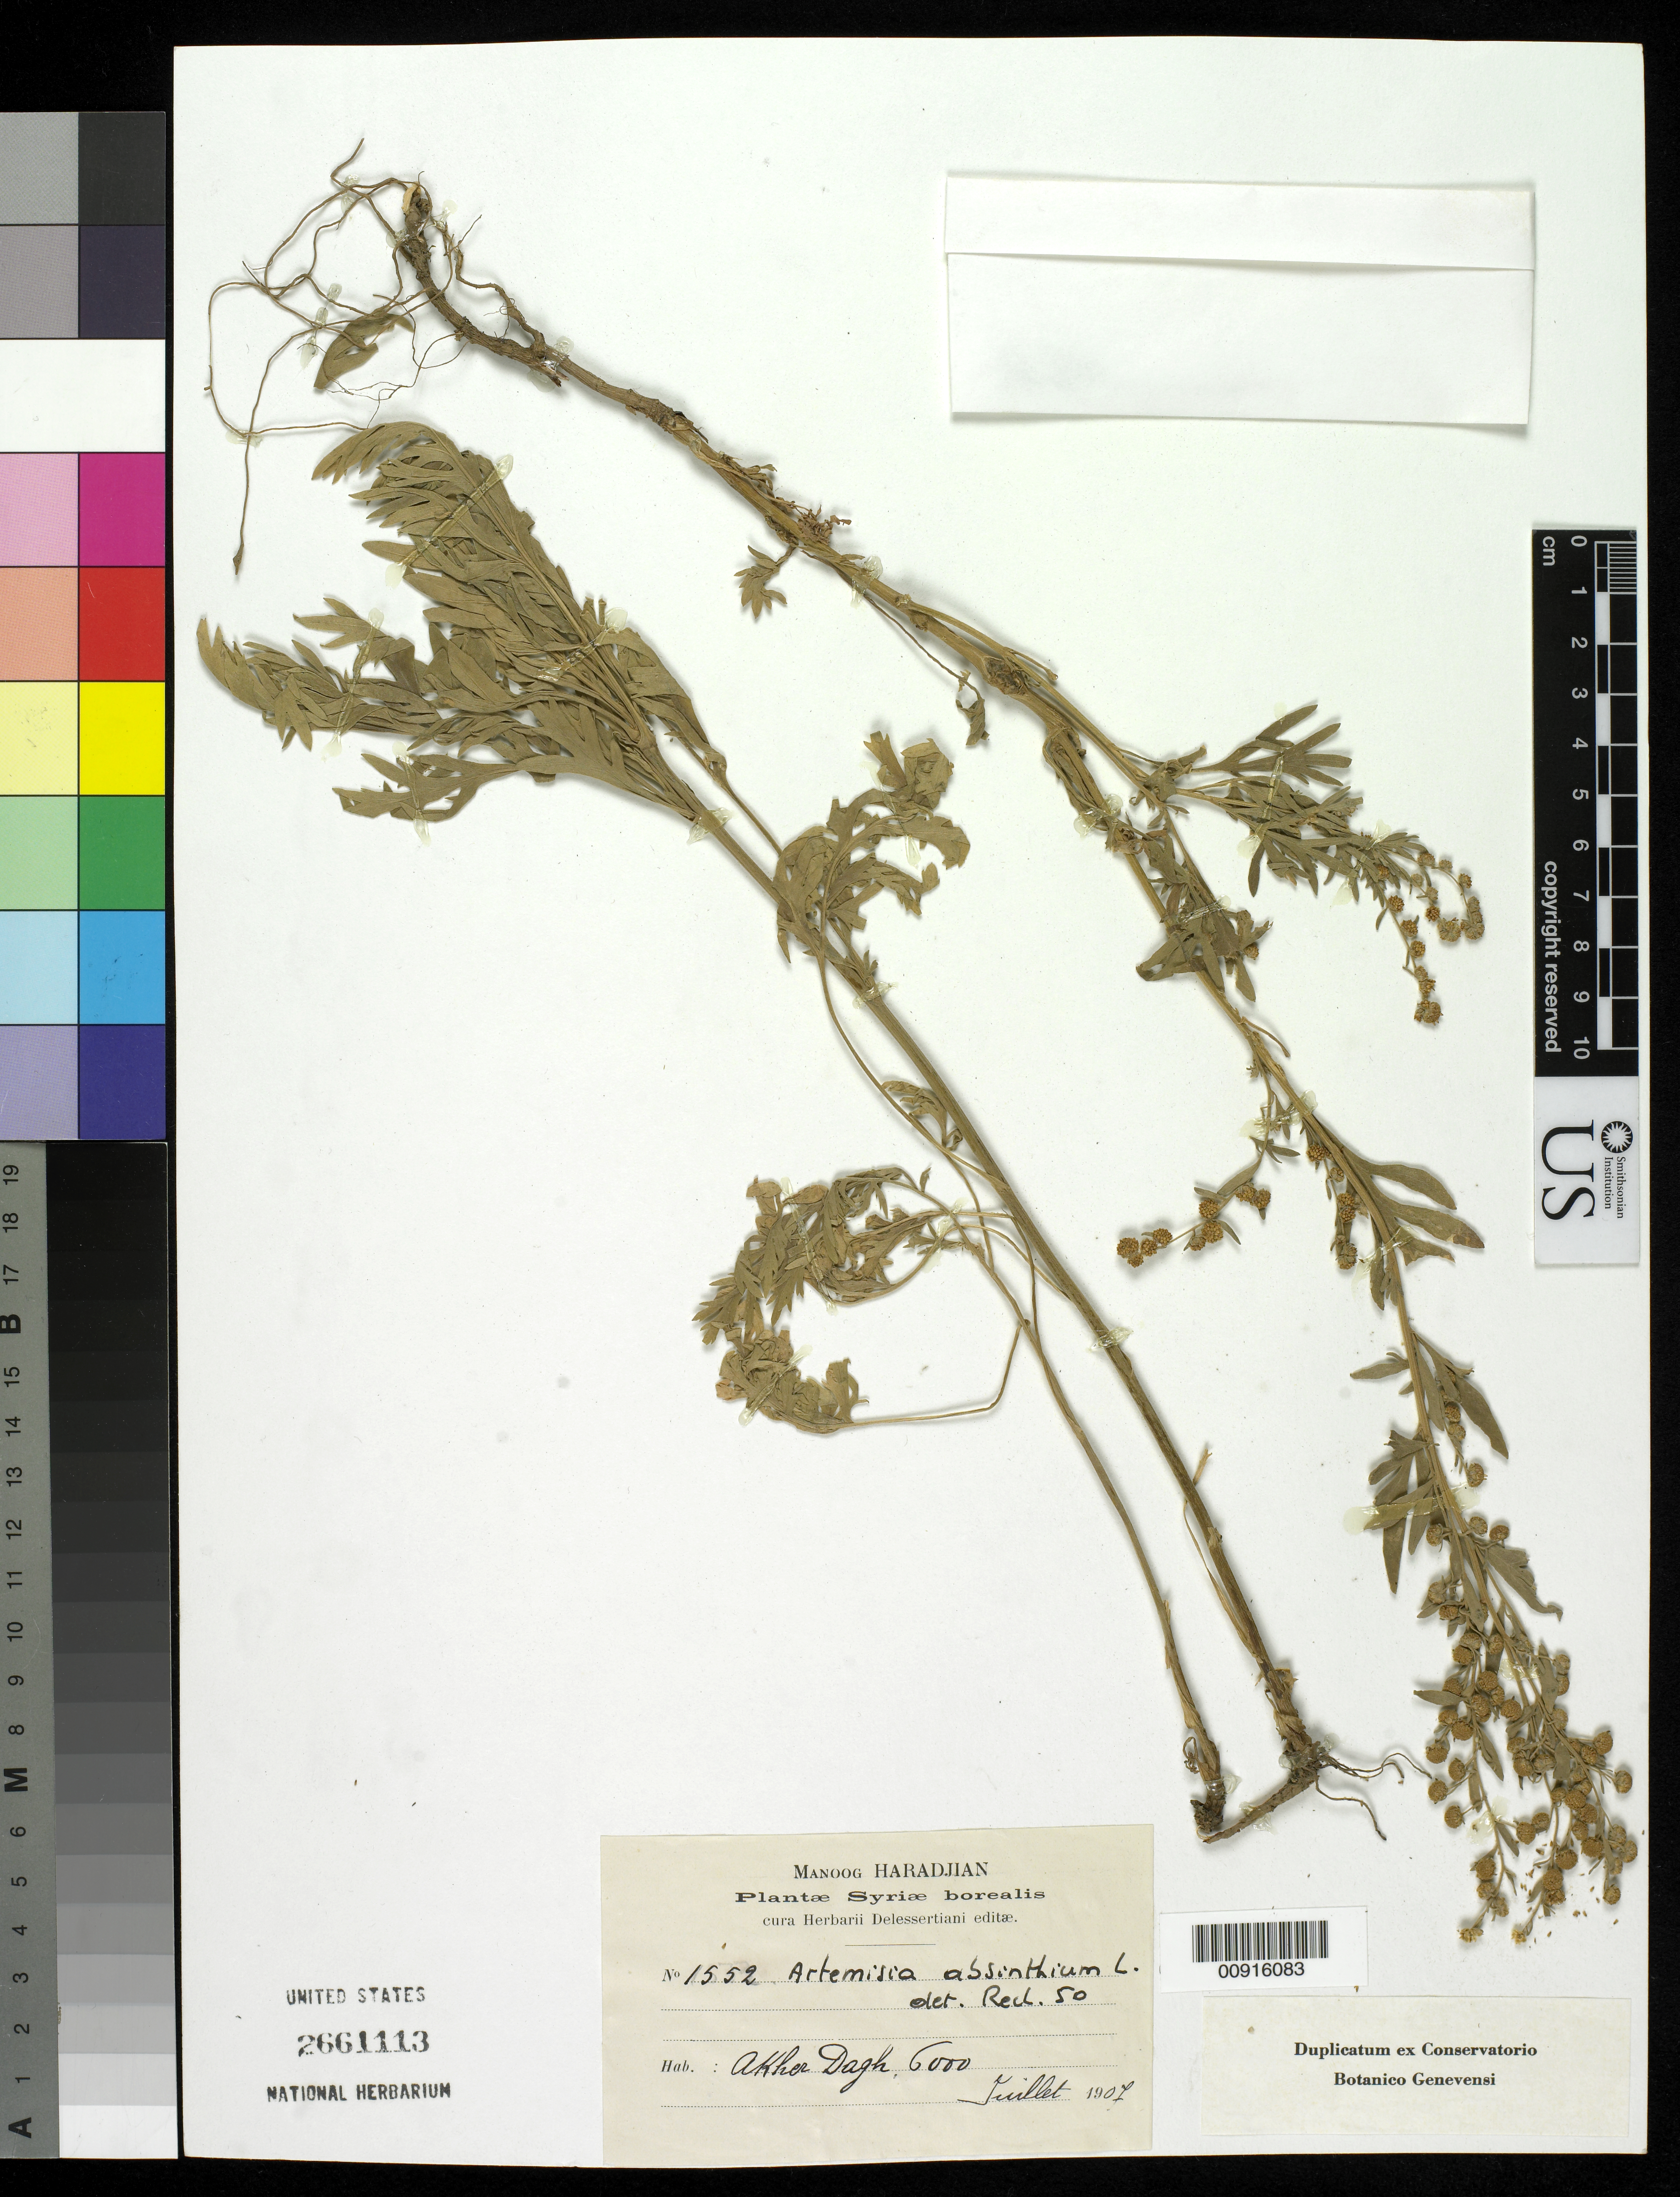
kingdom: Plantae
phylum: Tracheophyta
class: Magnoliopsida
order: Asterales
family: Asteraceae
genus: Artemisia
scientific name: Artemisia absinthium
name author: L.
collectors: M. Haradjian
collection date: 1901-07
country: Iran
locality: Akher Dagh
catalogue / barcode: US 2661113